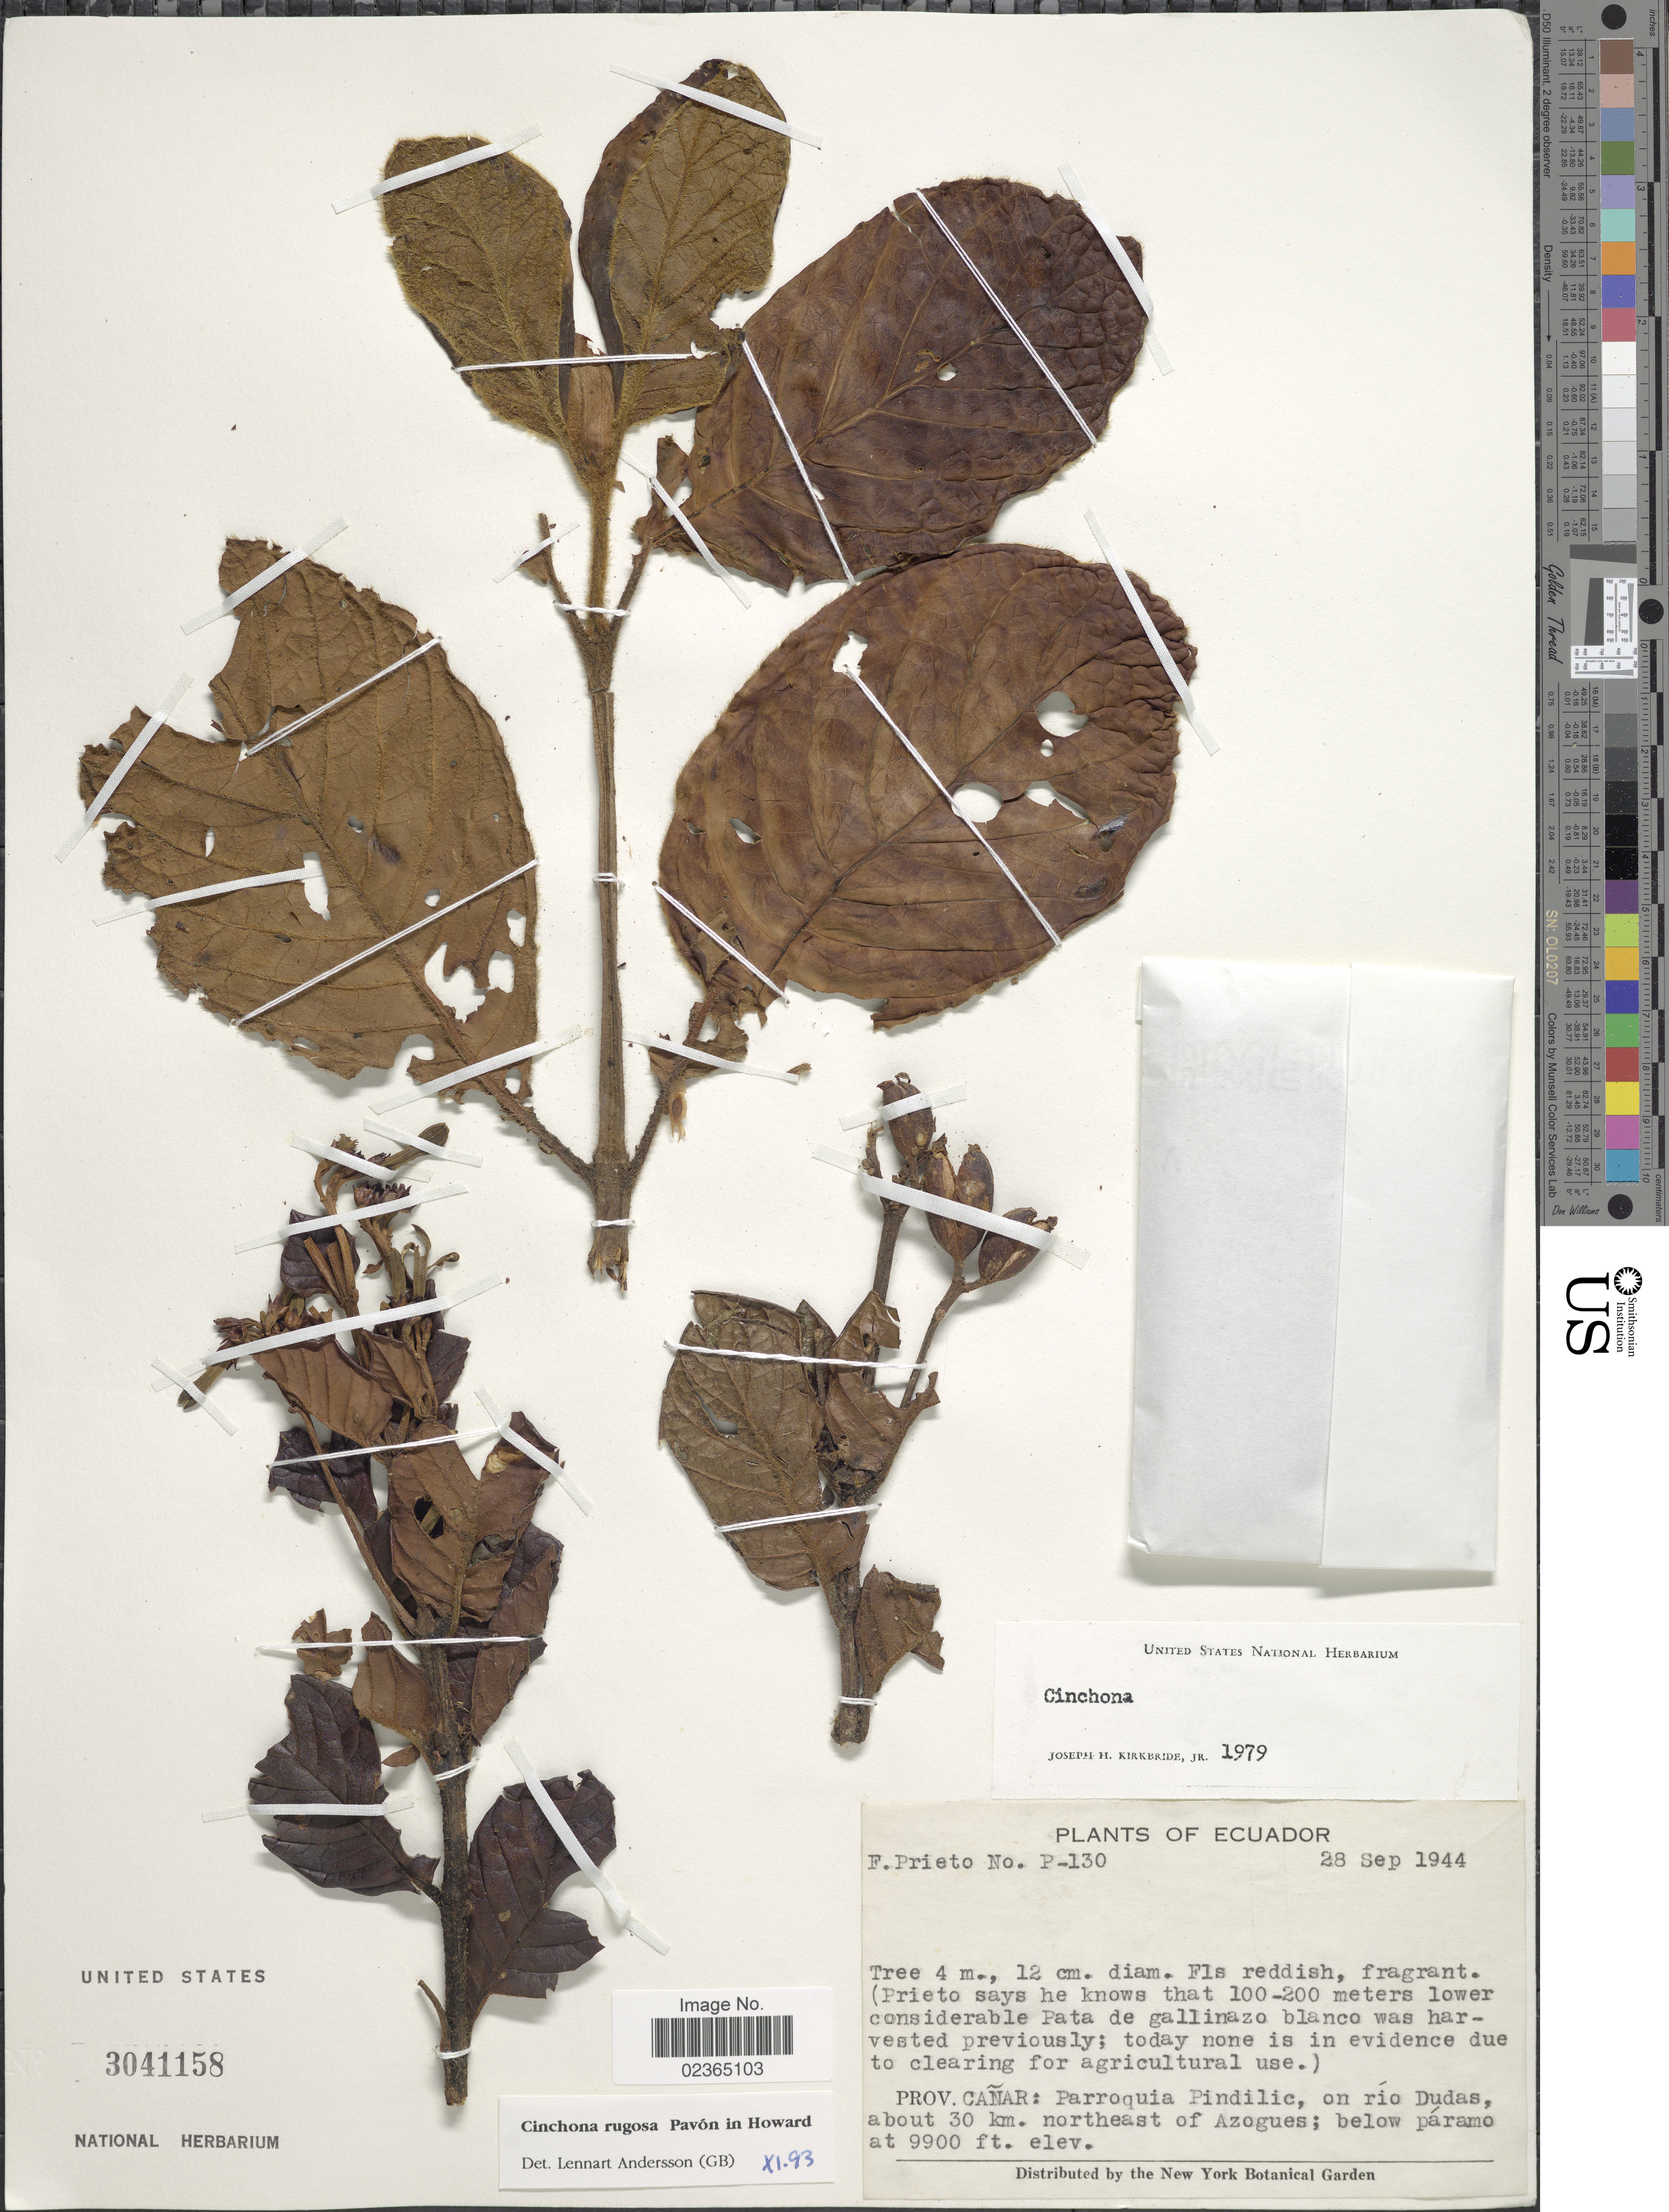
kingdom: Plantae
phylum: Tracheophyta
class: Magnoliopsida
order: Gentianales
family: Rubiaceae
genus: Cinchona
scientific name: Cinchona rugosa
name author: Pav.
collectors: F. Prieto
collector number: P-130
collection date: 1944-09-28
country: Ecuador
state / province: Cañar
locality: Parroquia Pindilic, on río Dudas, about 30 km. northeast of Azogues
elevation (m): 3018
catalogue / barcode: US 3041158